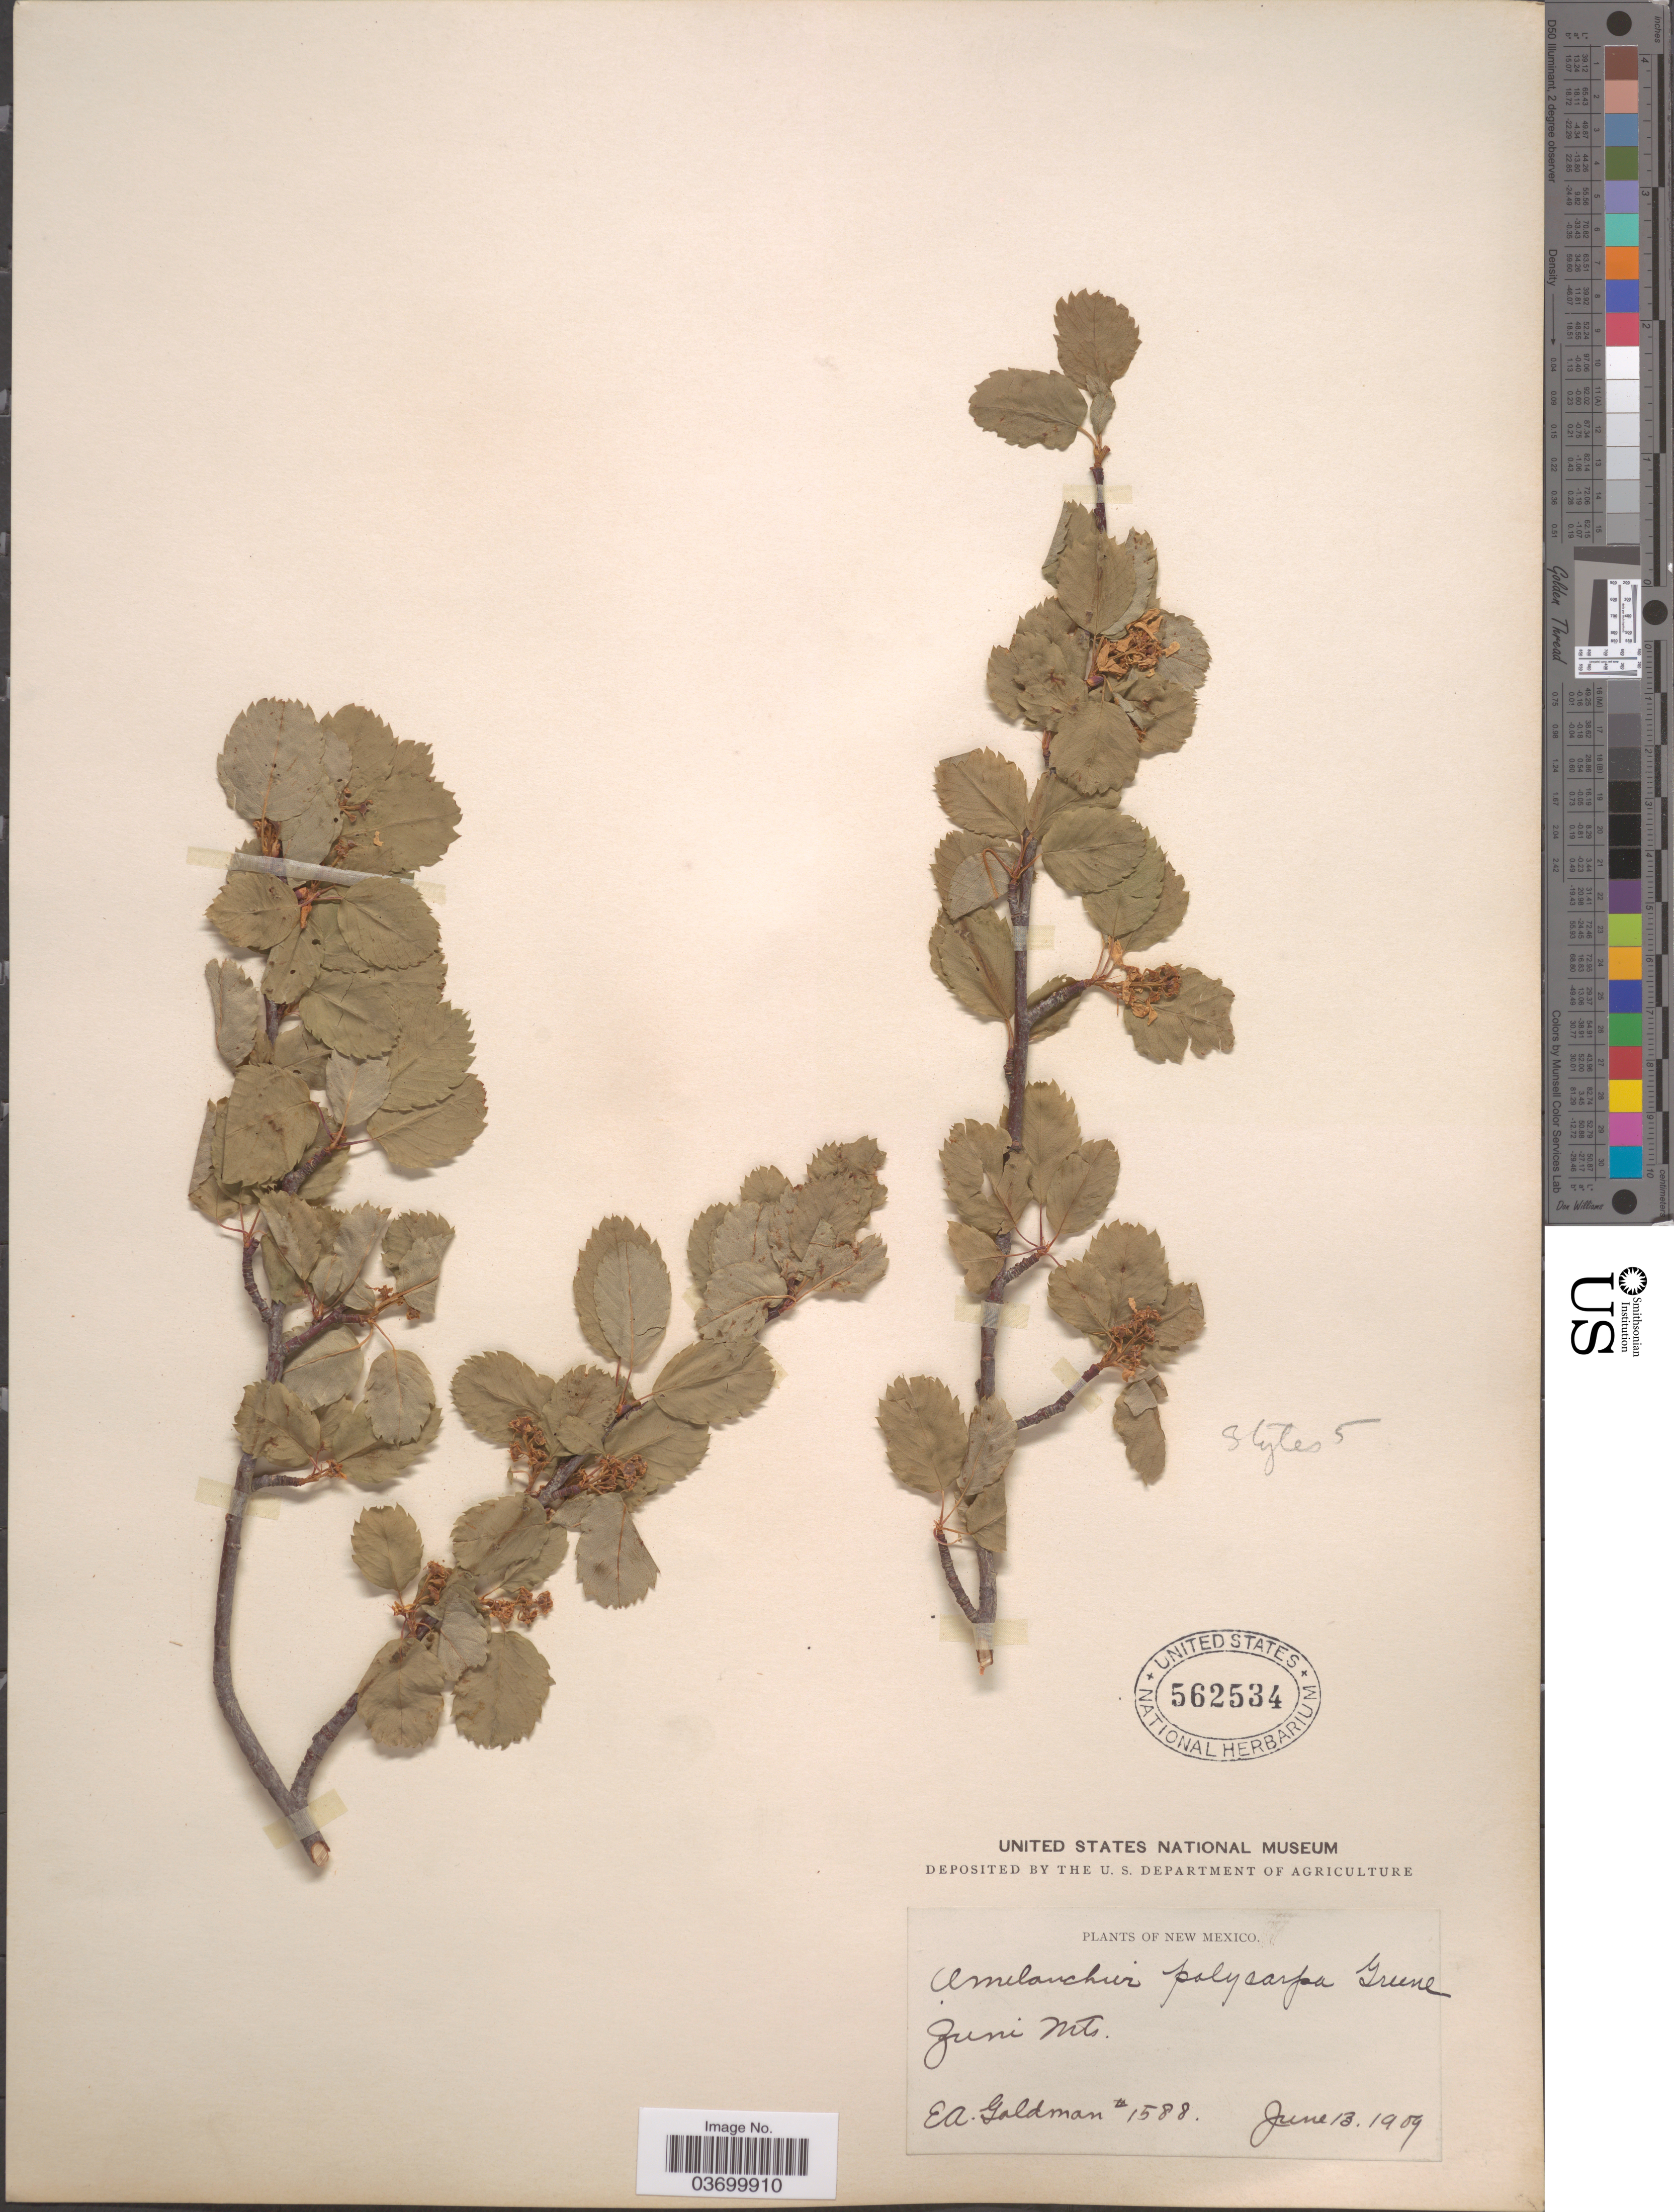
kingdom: Plantae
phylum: Tracheophyta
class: Magnoliopsida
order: Rosales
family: Rosaceae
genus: Amelanchier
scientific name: Amelanchier alnifolia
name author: (Nutt.) Nutt. ex M. Roem.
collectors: E. A. Goldman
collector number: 1588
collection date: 1909-06-13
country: United States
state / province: New Mexico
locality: Guni Mts.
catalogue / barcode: US 562534